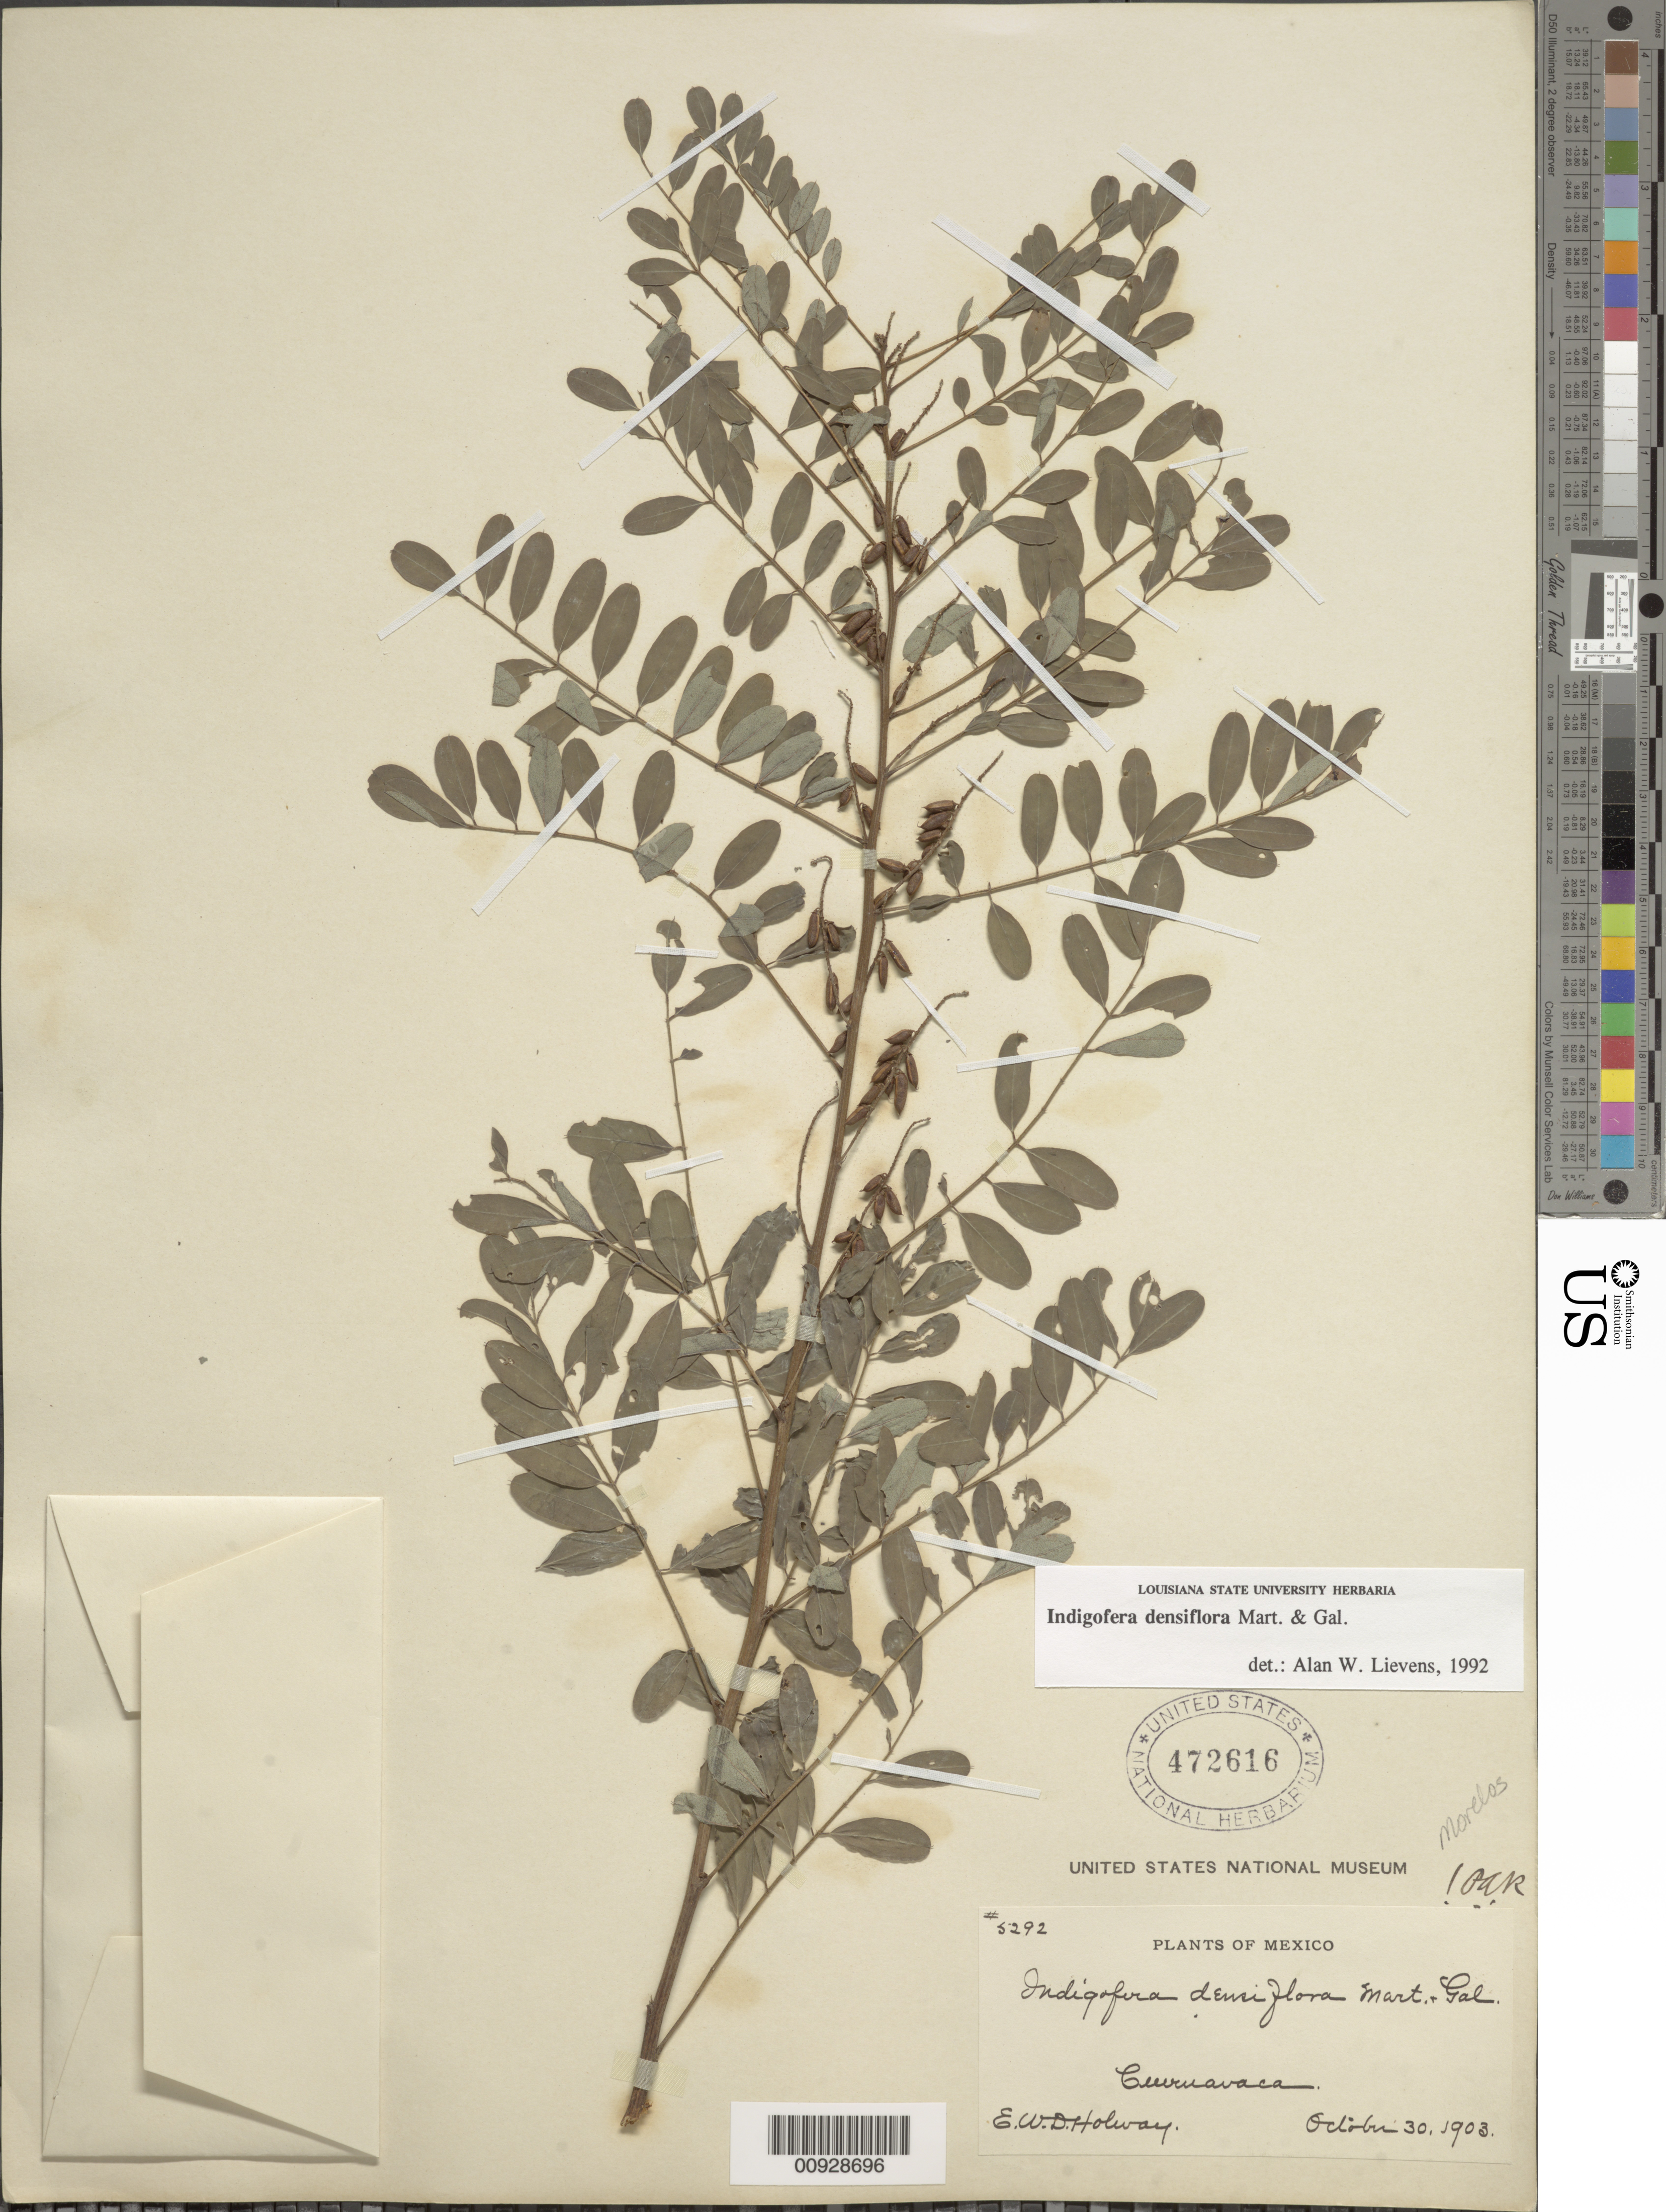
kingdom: Plantae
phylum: Tracheophyta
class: Magnoliopsida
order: Fabales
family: Fabaceae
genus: Indigofera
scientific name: Indigofera densiflora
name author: M. Martens & Galeotti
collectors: E. W. D. Holway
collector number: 5292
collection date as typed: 30 Oct 1903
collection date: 1903-10-30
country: Mexico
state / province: Morelos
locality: Cuernavaca.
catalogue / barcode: US 472616